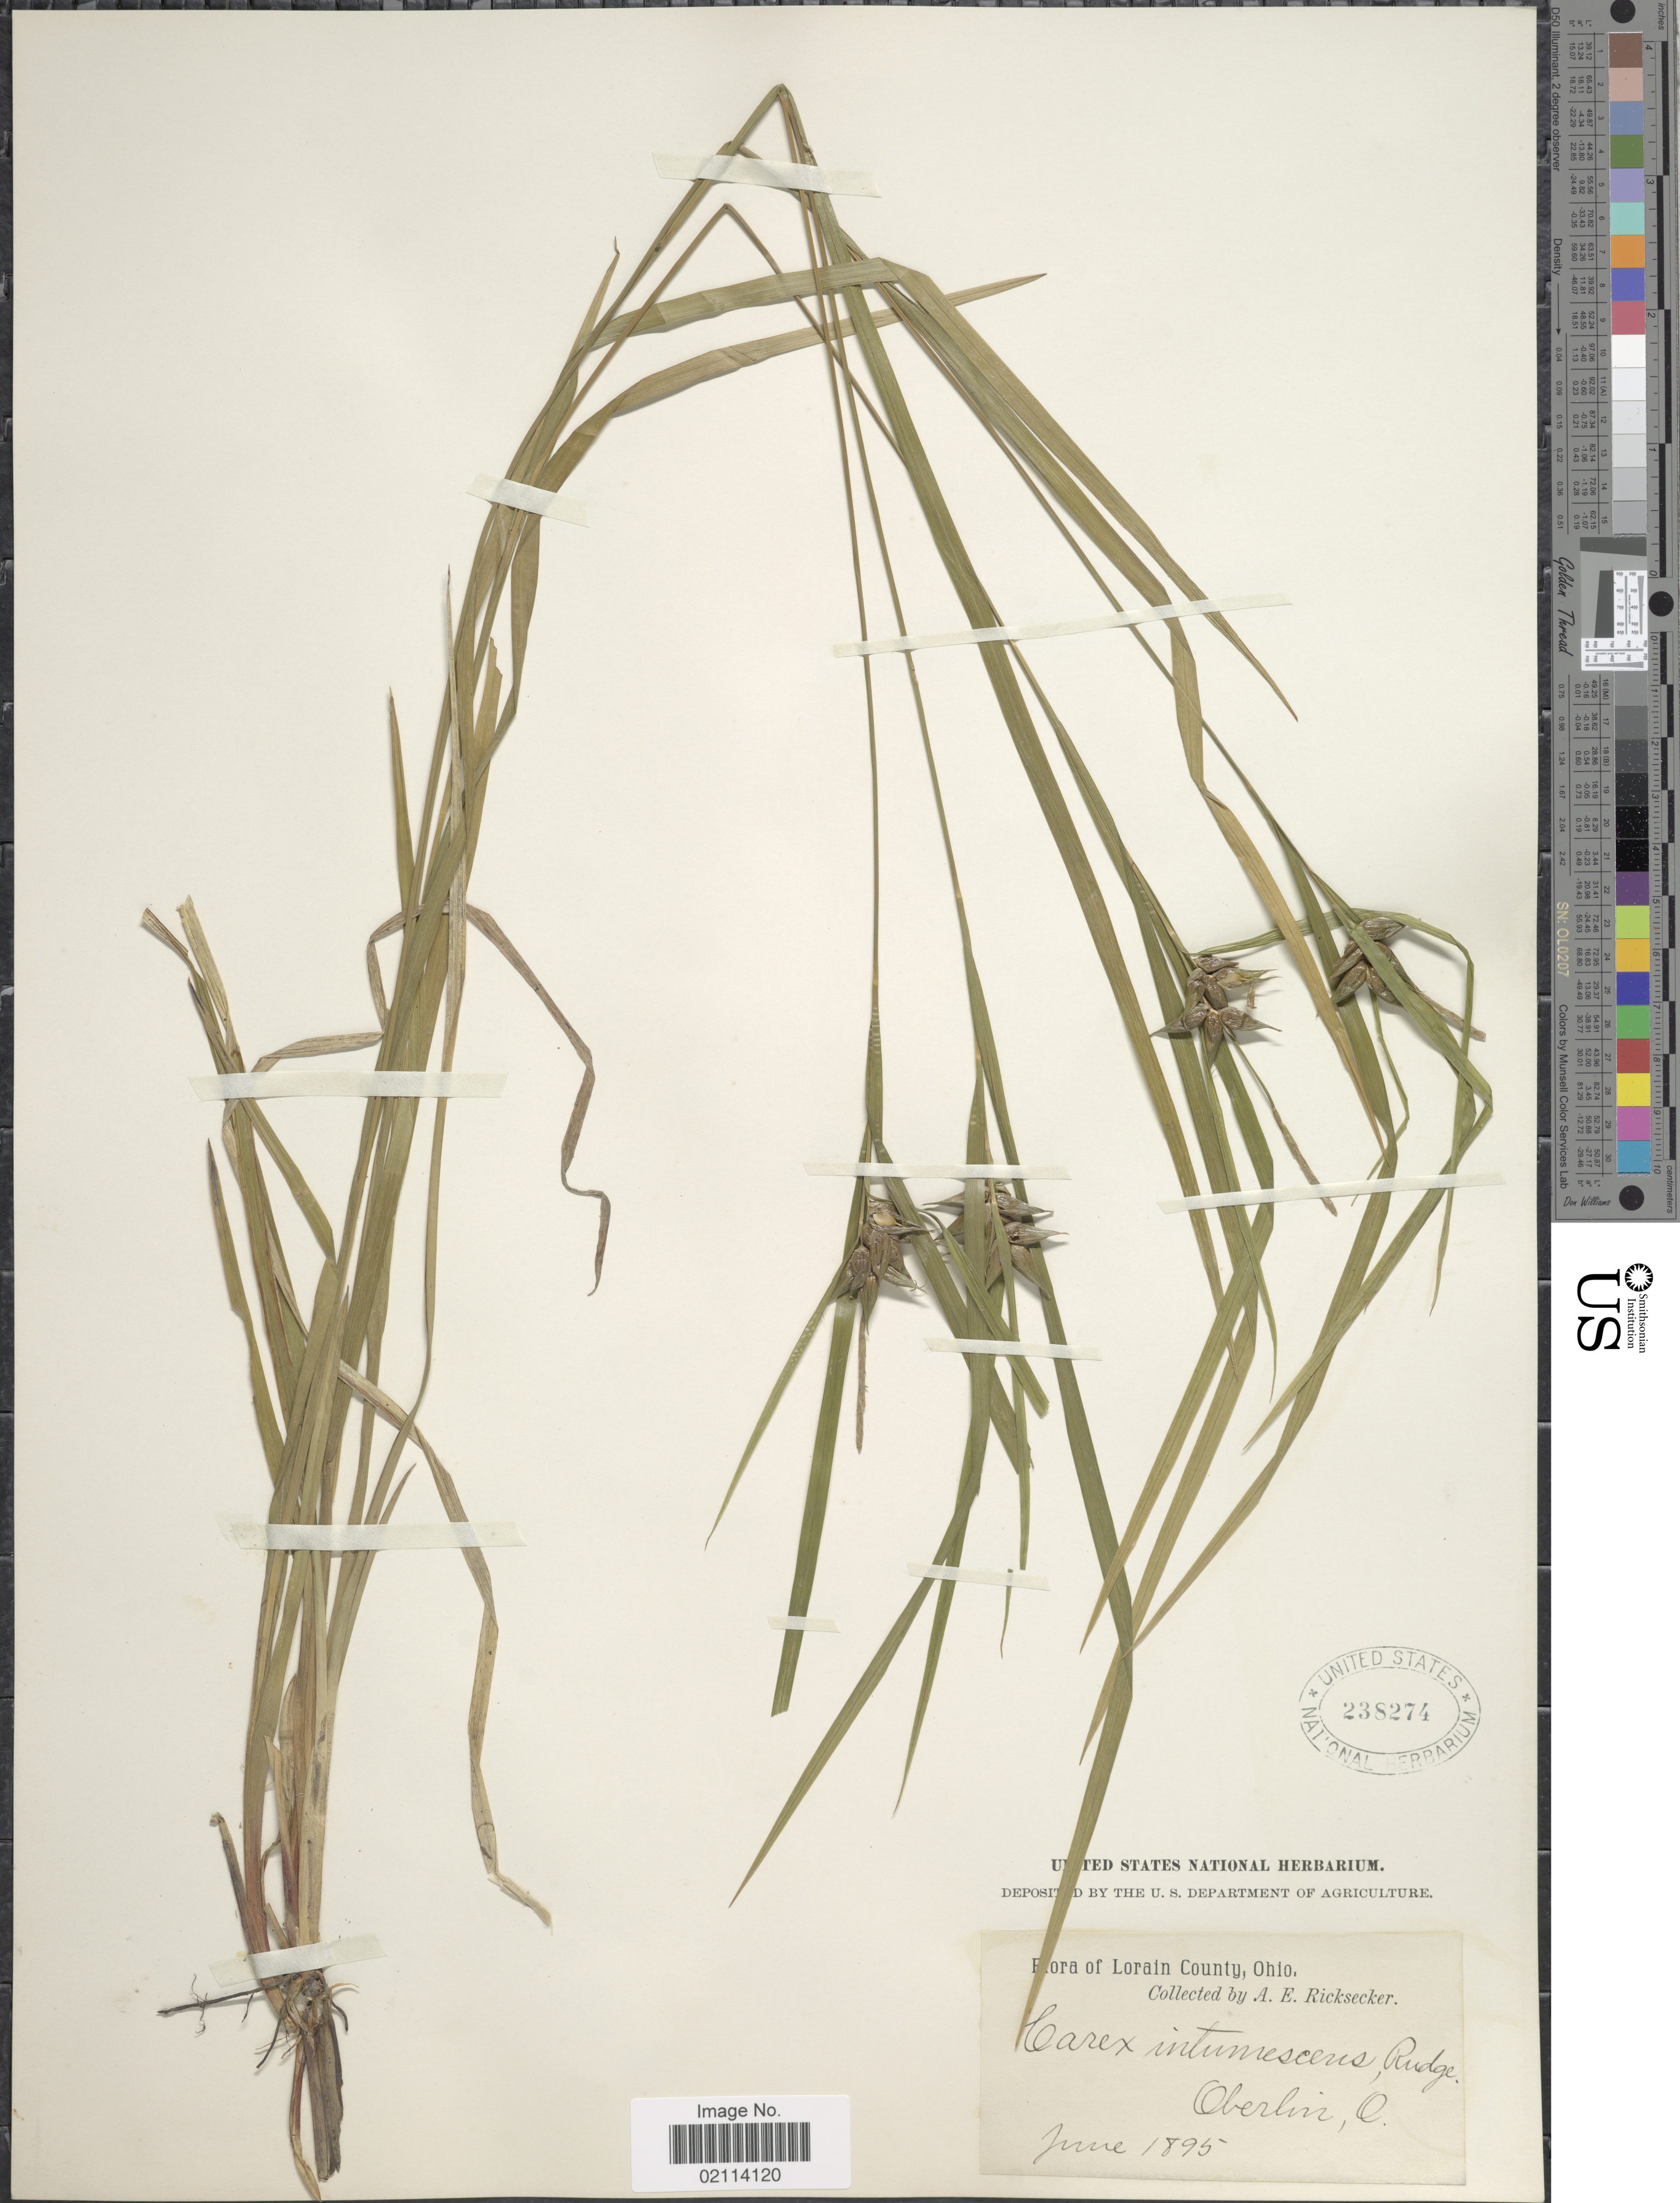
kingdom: Plantae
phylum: Tracheophyta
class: Liliopsida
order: Poales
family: Cyperaceae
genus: Carex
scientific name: Carex intumescens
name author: Rudge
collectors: A. E. Ricksecker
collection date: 1895-06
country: United States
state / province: Ohio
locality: Lorain County, Oberlin.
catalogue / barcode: US 238274